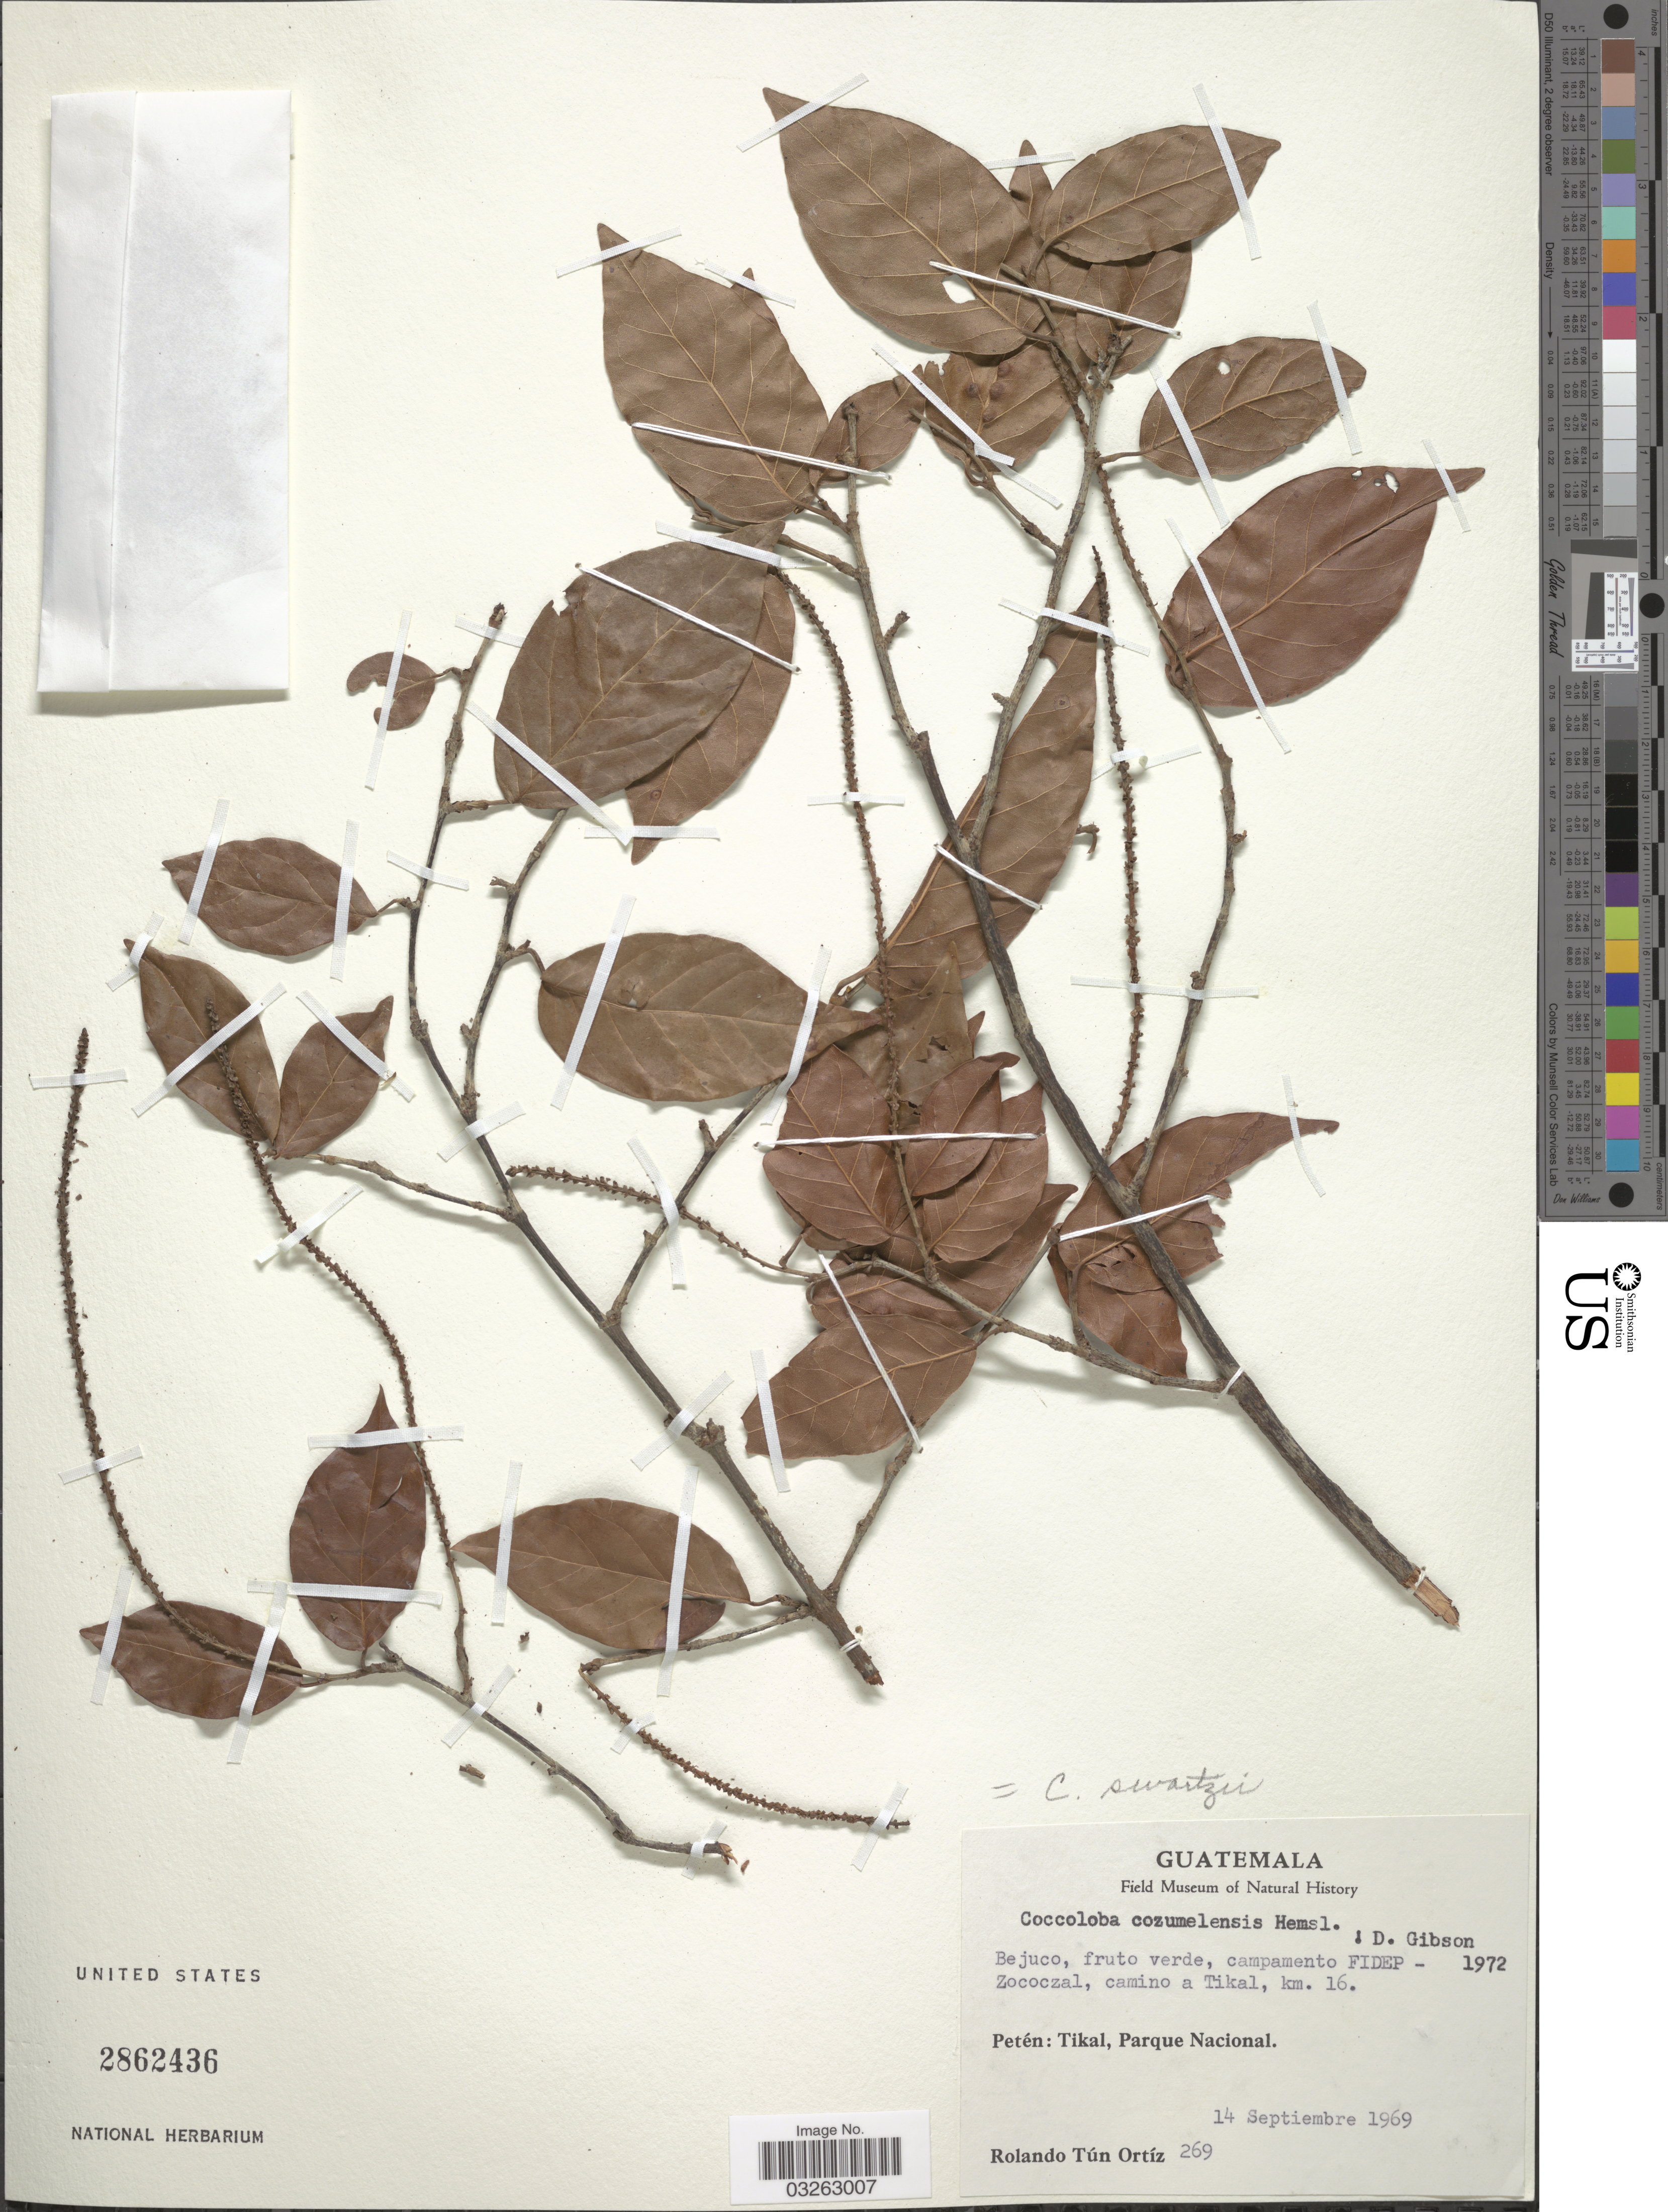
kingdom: Plantae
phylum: Tracheophyta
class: Magnoliopsida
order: Caryophyllales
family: Polygonaceae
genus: Coccoloba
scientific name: Coccoloba swartzii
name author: Meisn.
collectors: R. Ortiz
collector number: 269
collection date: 1969-09-14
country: Guatemala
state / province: El Petén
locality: Campamento FIDEP- Zococzal, camino a Tikal, km. 16. Petén: Tikal, Parque Nacional.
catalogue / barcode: US 2862436